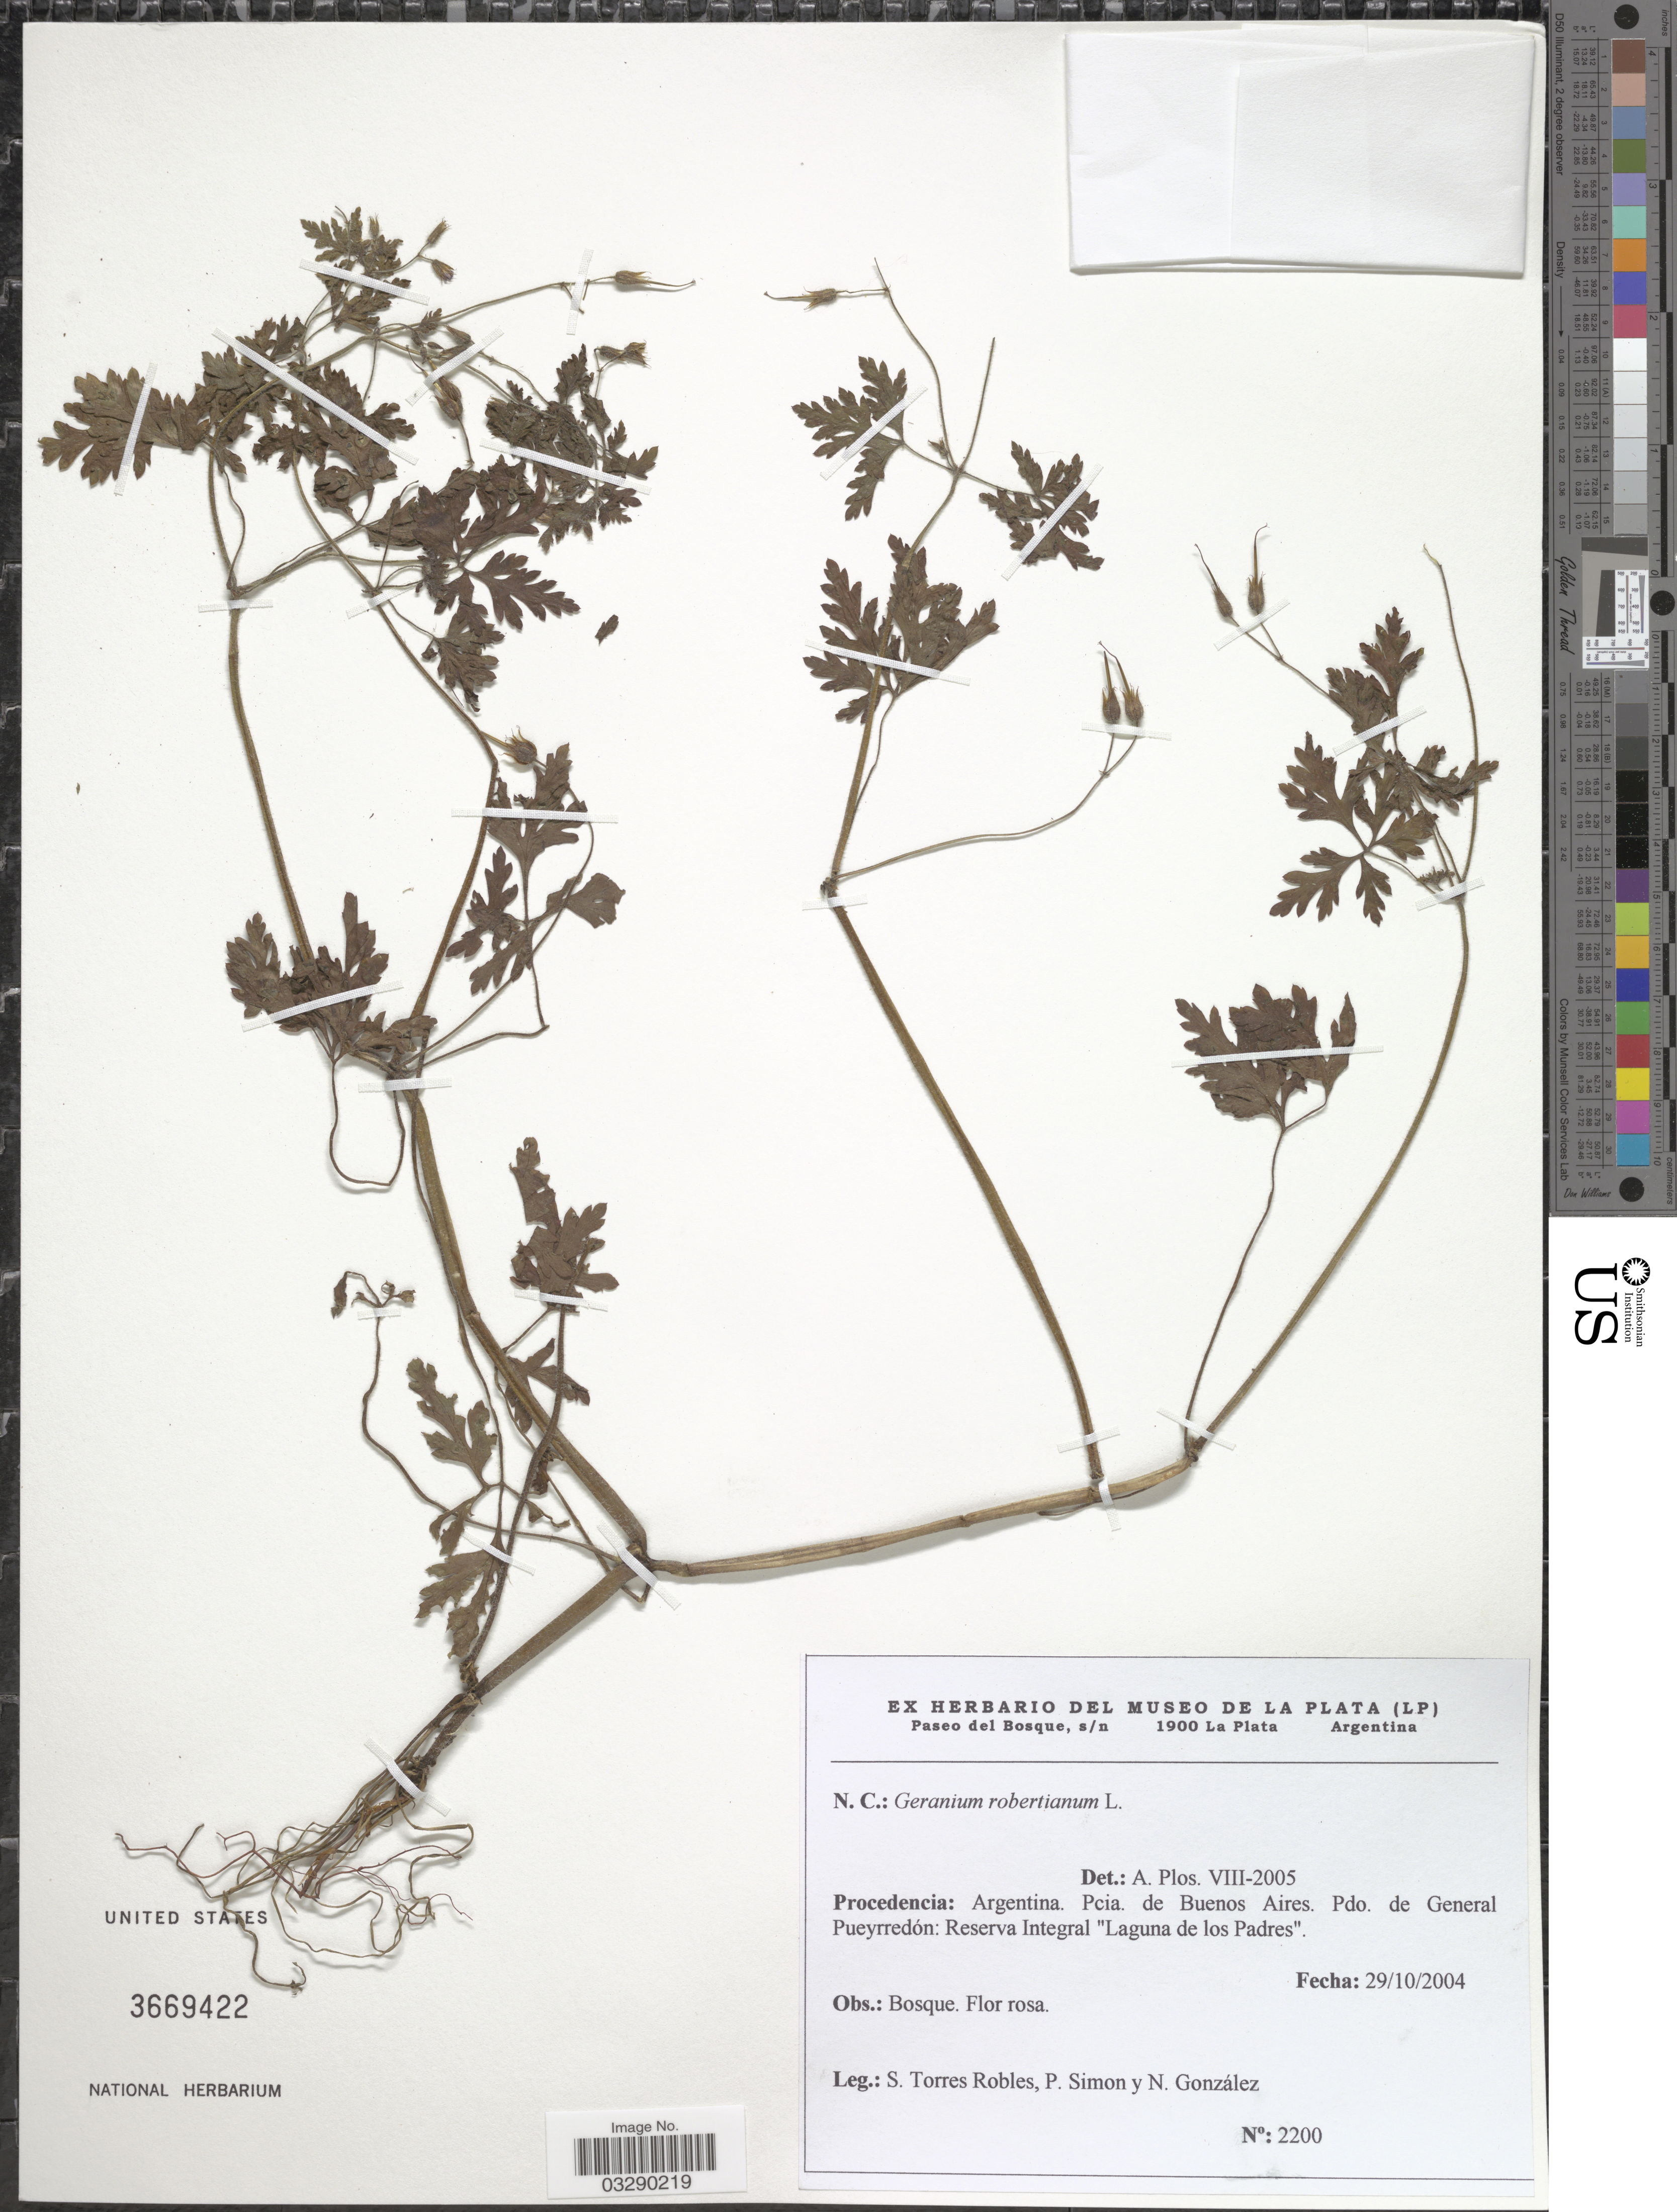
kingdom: Plantae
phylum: Tracheophyta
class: Magnoliopsida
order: Geraniales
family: Geraniaceae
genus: Geranium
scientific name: Geranium robertianum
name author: L.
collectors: S. Torres Robles, P. Simon & N. Gonzalez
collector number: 2200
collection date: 2004-10-29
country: Argentina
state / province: Buenos Aires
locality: Procedencia: Argentina. Pdo. de General Pueyrredón: Reserva Integral "Laguna de los Padres".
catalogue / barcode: US 3669422